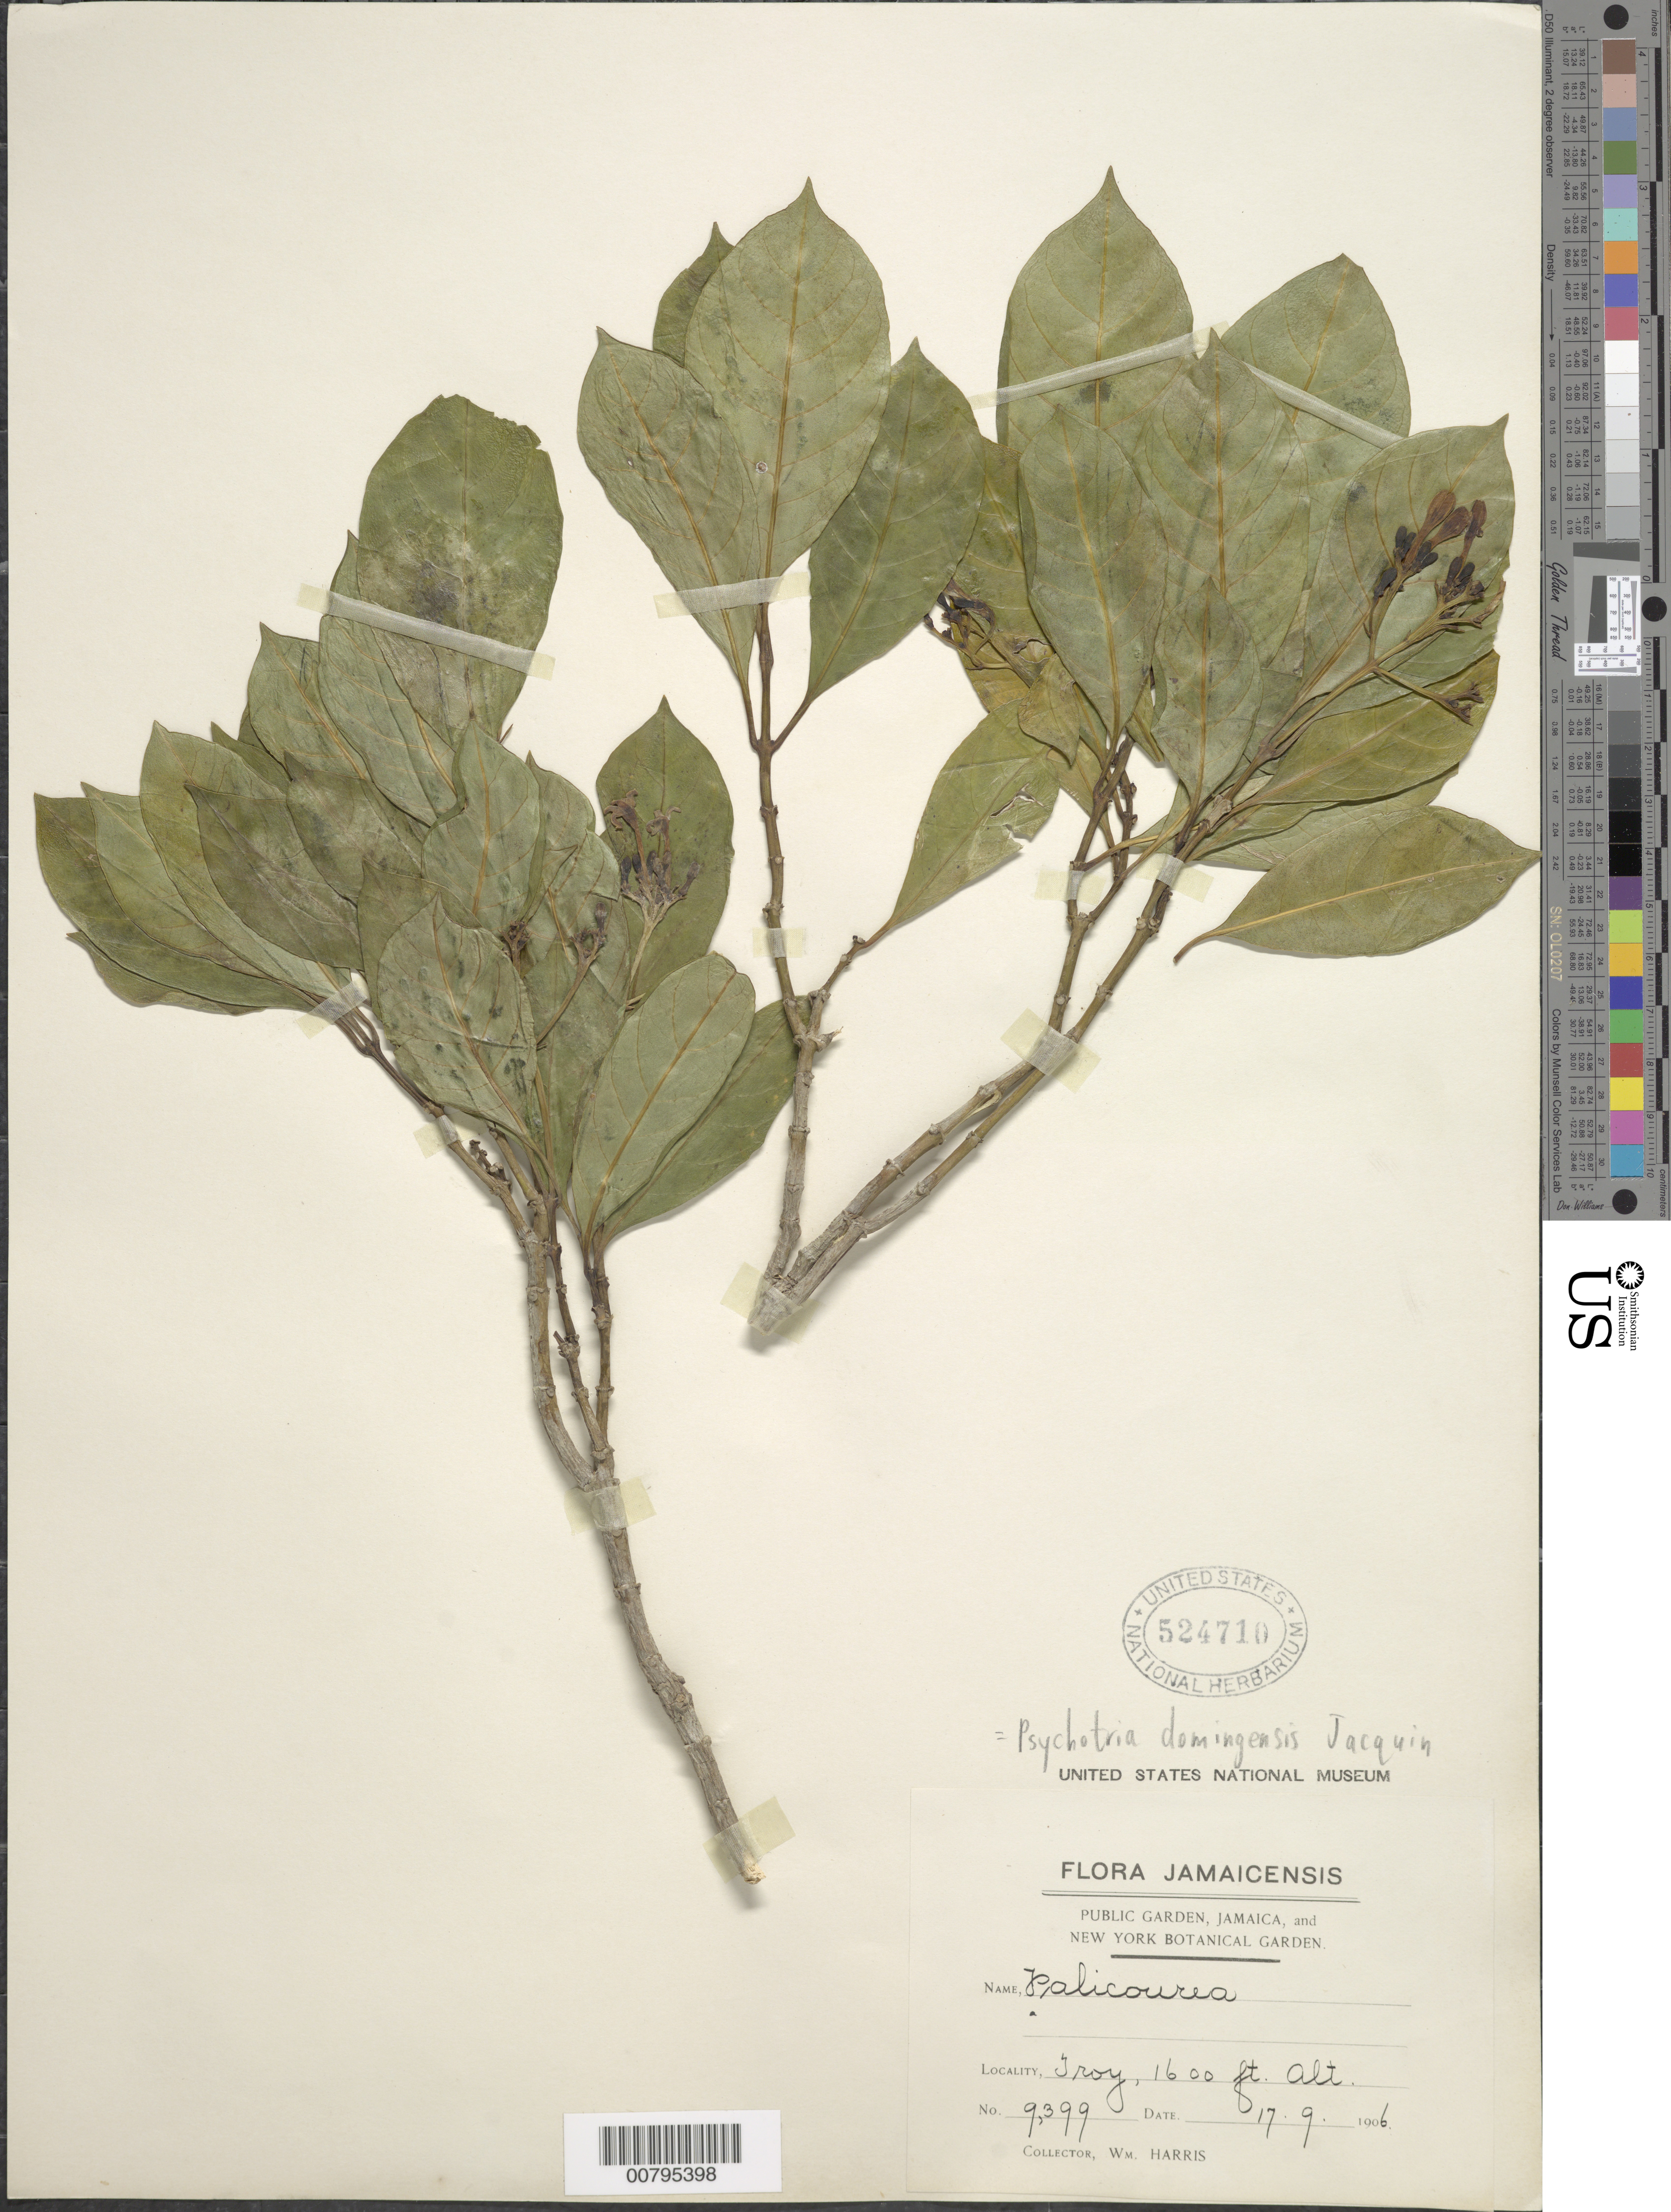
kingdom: Plantae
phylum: Tracheophyta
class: Magnoliopsida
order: Gentianales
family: Rubiaceae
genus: Psychotria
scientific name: Psychotria domingensis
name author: Jacq.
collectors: W. H. Harris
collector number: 9399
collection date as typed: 17 Sep 1906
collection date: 1906-09-17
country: Jamaica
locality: Troy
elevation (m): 488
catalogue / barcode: US 524710